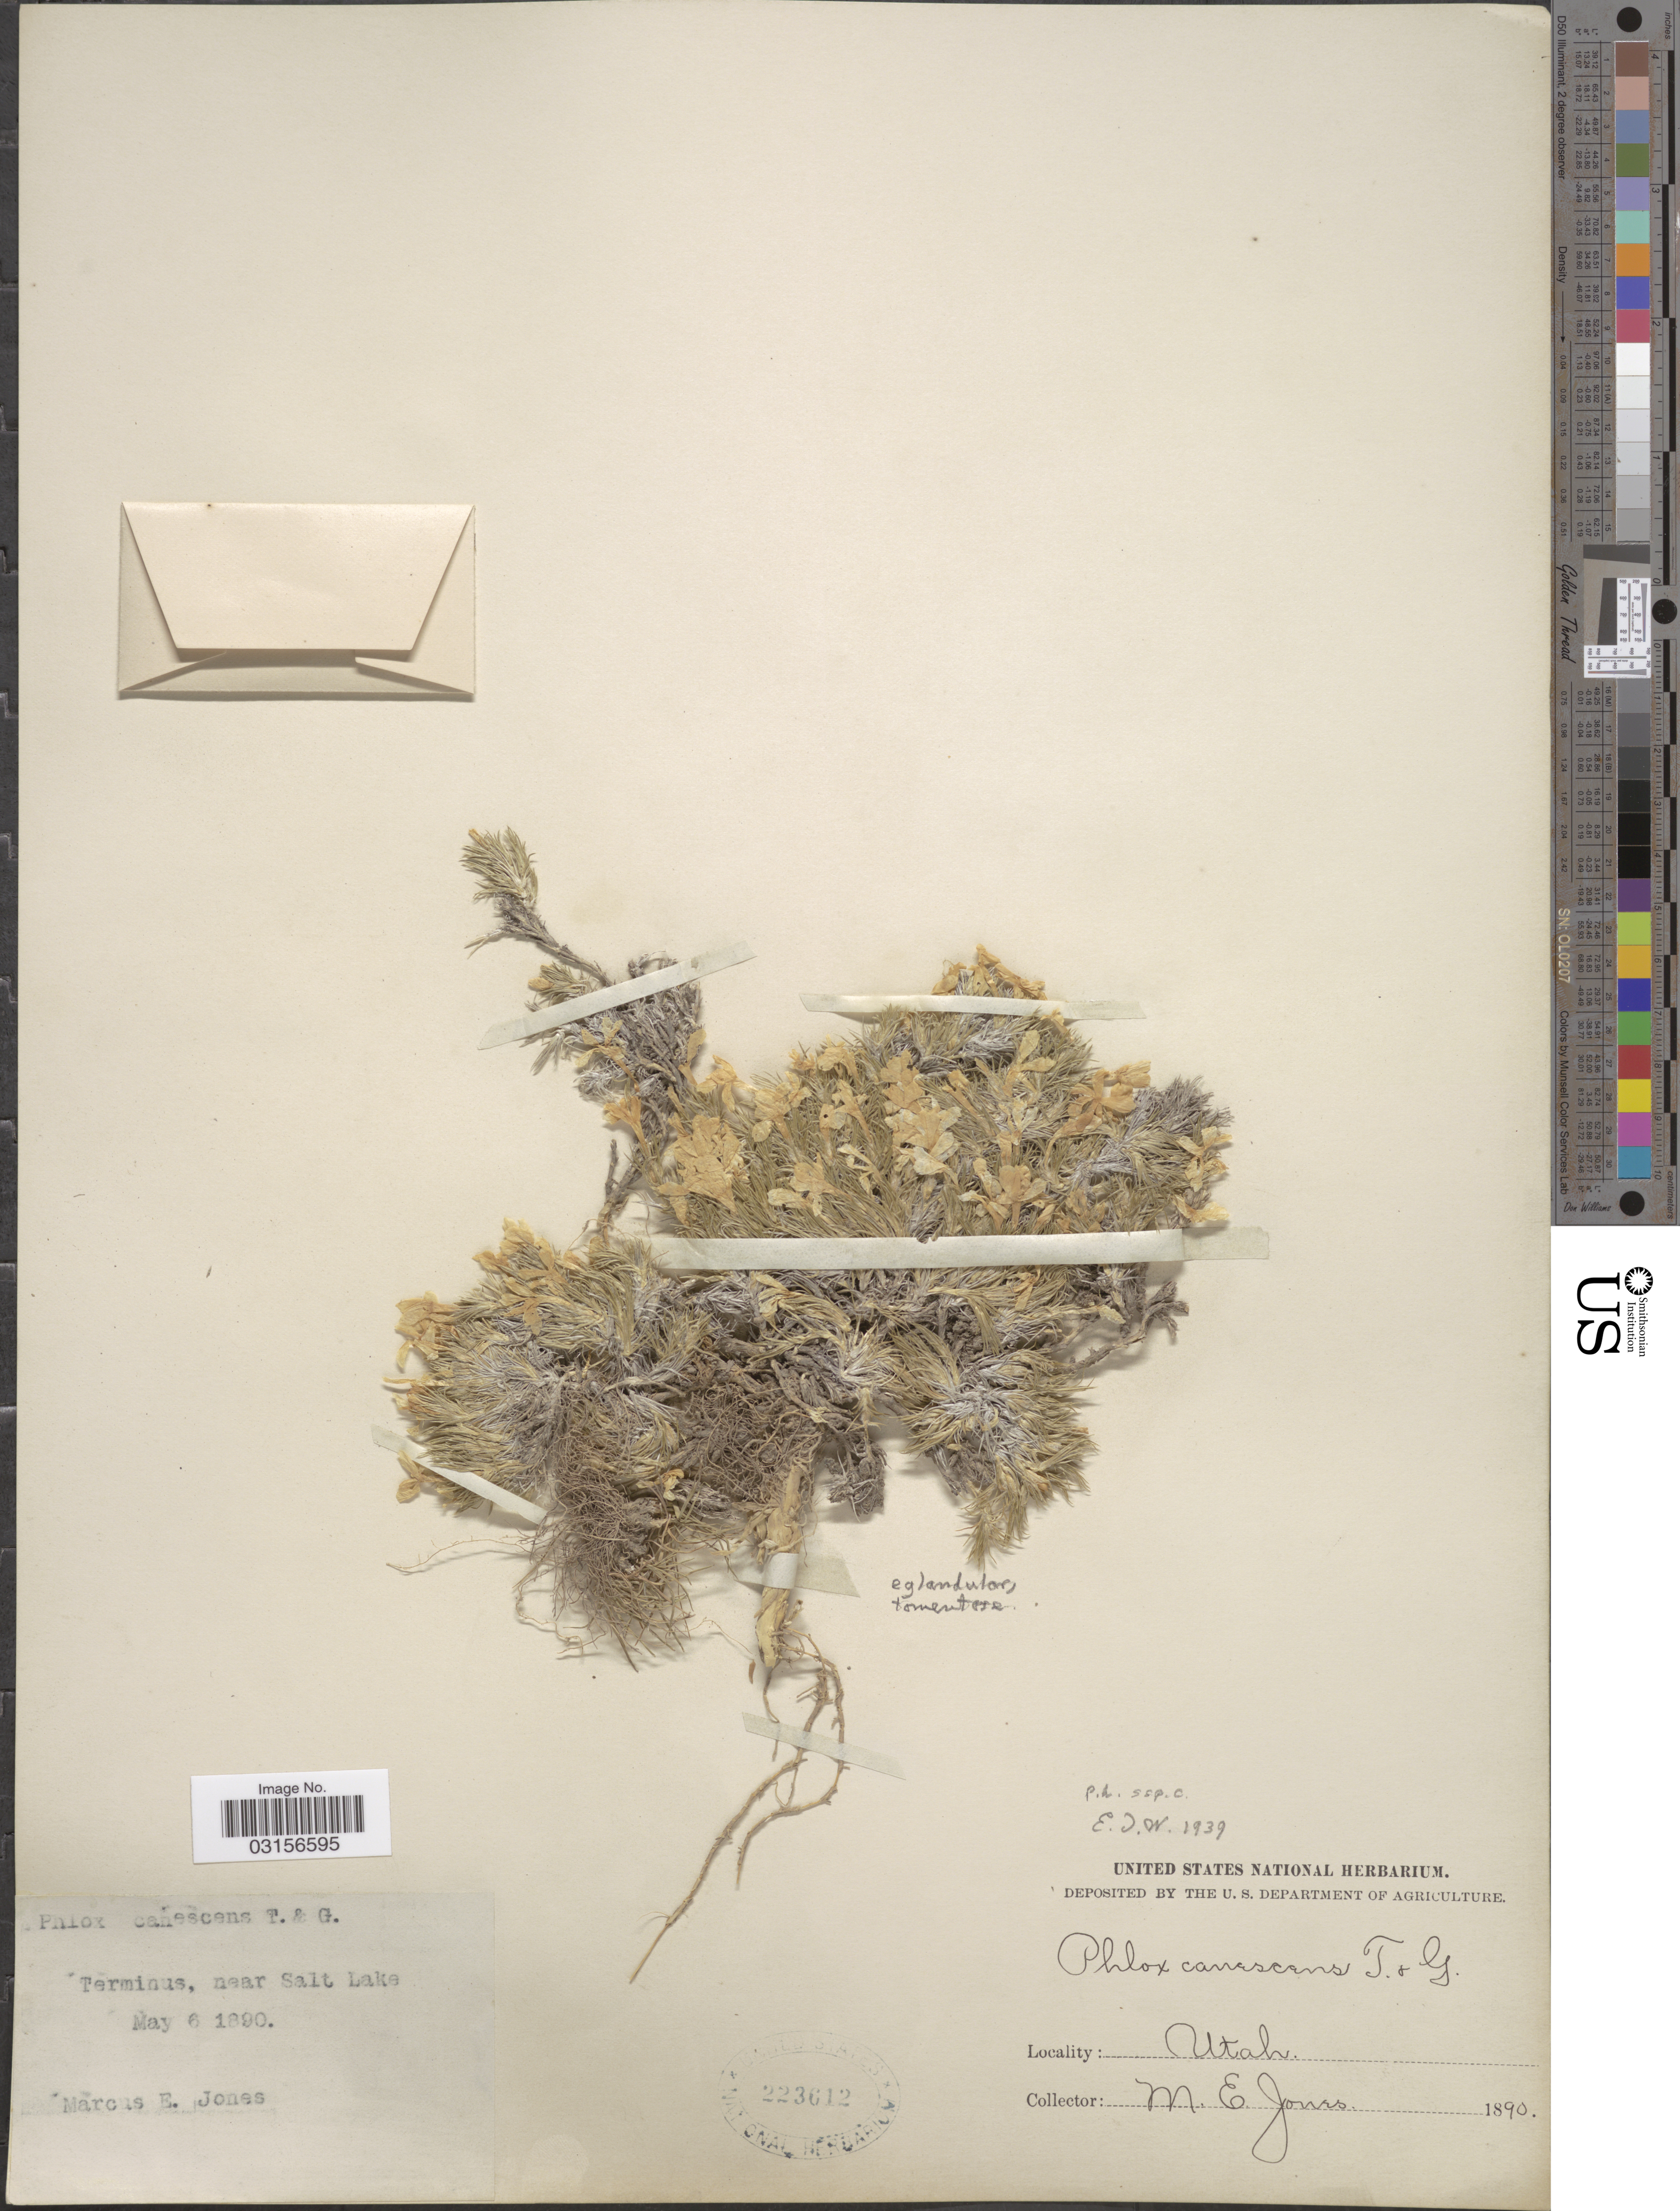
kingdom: Plantae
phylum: Tracheophyta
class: Magnoliopsida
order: Ericales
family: Polemoniaceae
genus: Phlox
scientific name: Phlox hoodii subsp. canescens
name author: (Torr. & A. Gray) Wherry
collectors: M. E. Jones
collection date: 1890-05-06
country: United States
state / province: Utah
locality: Terminus, near Salt Lake.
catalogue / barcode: US 223612